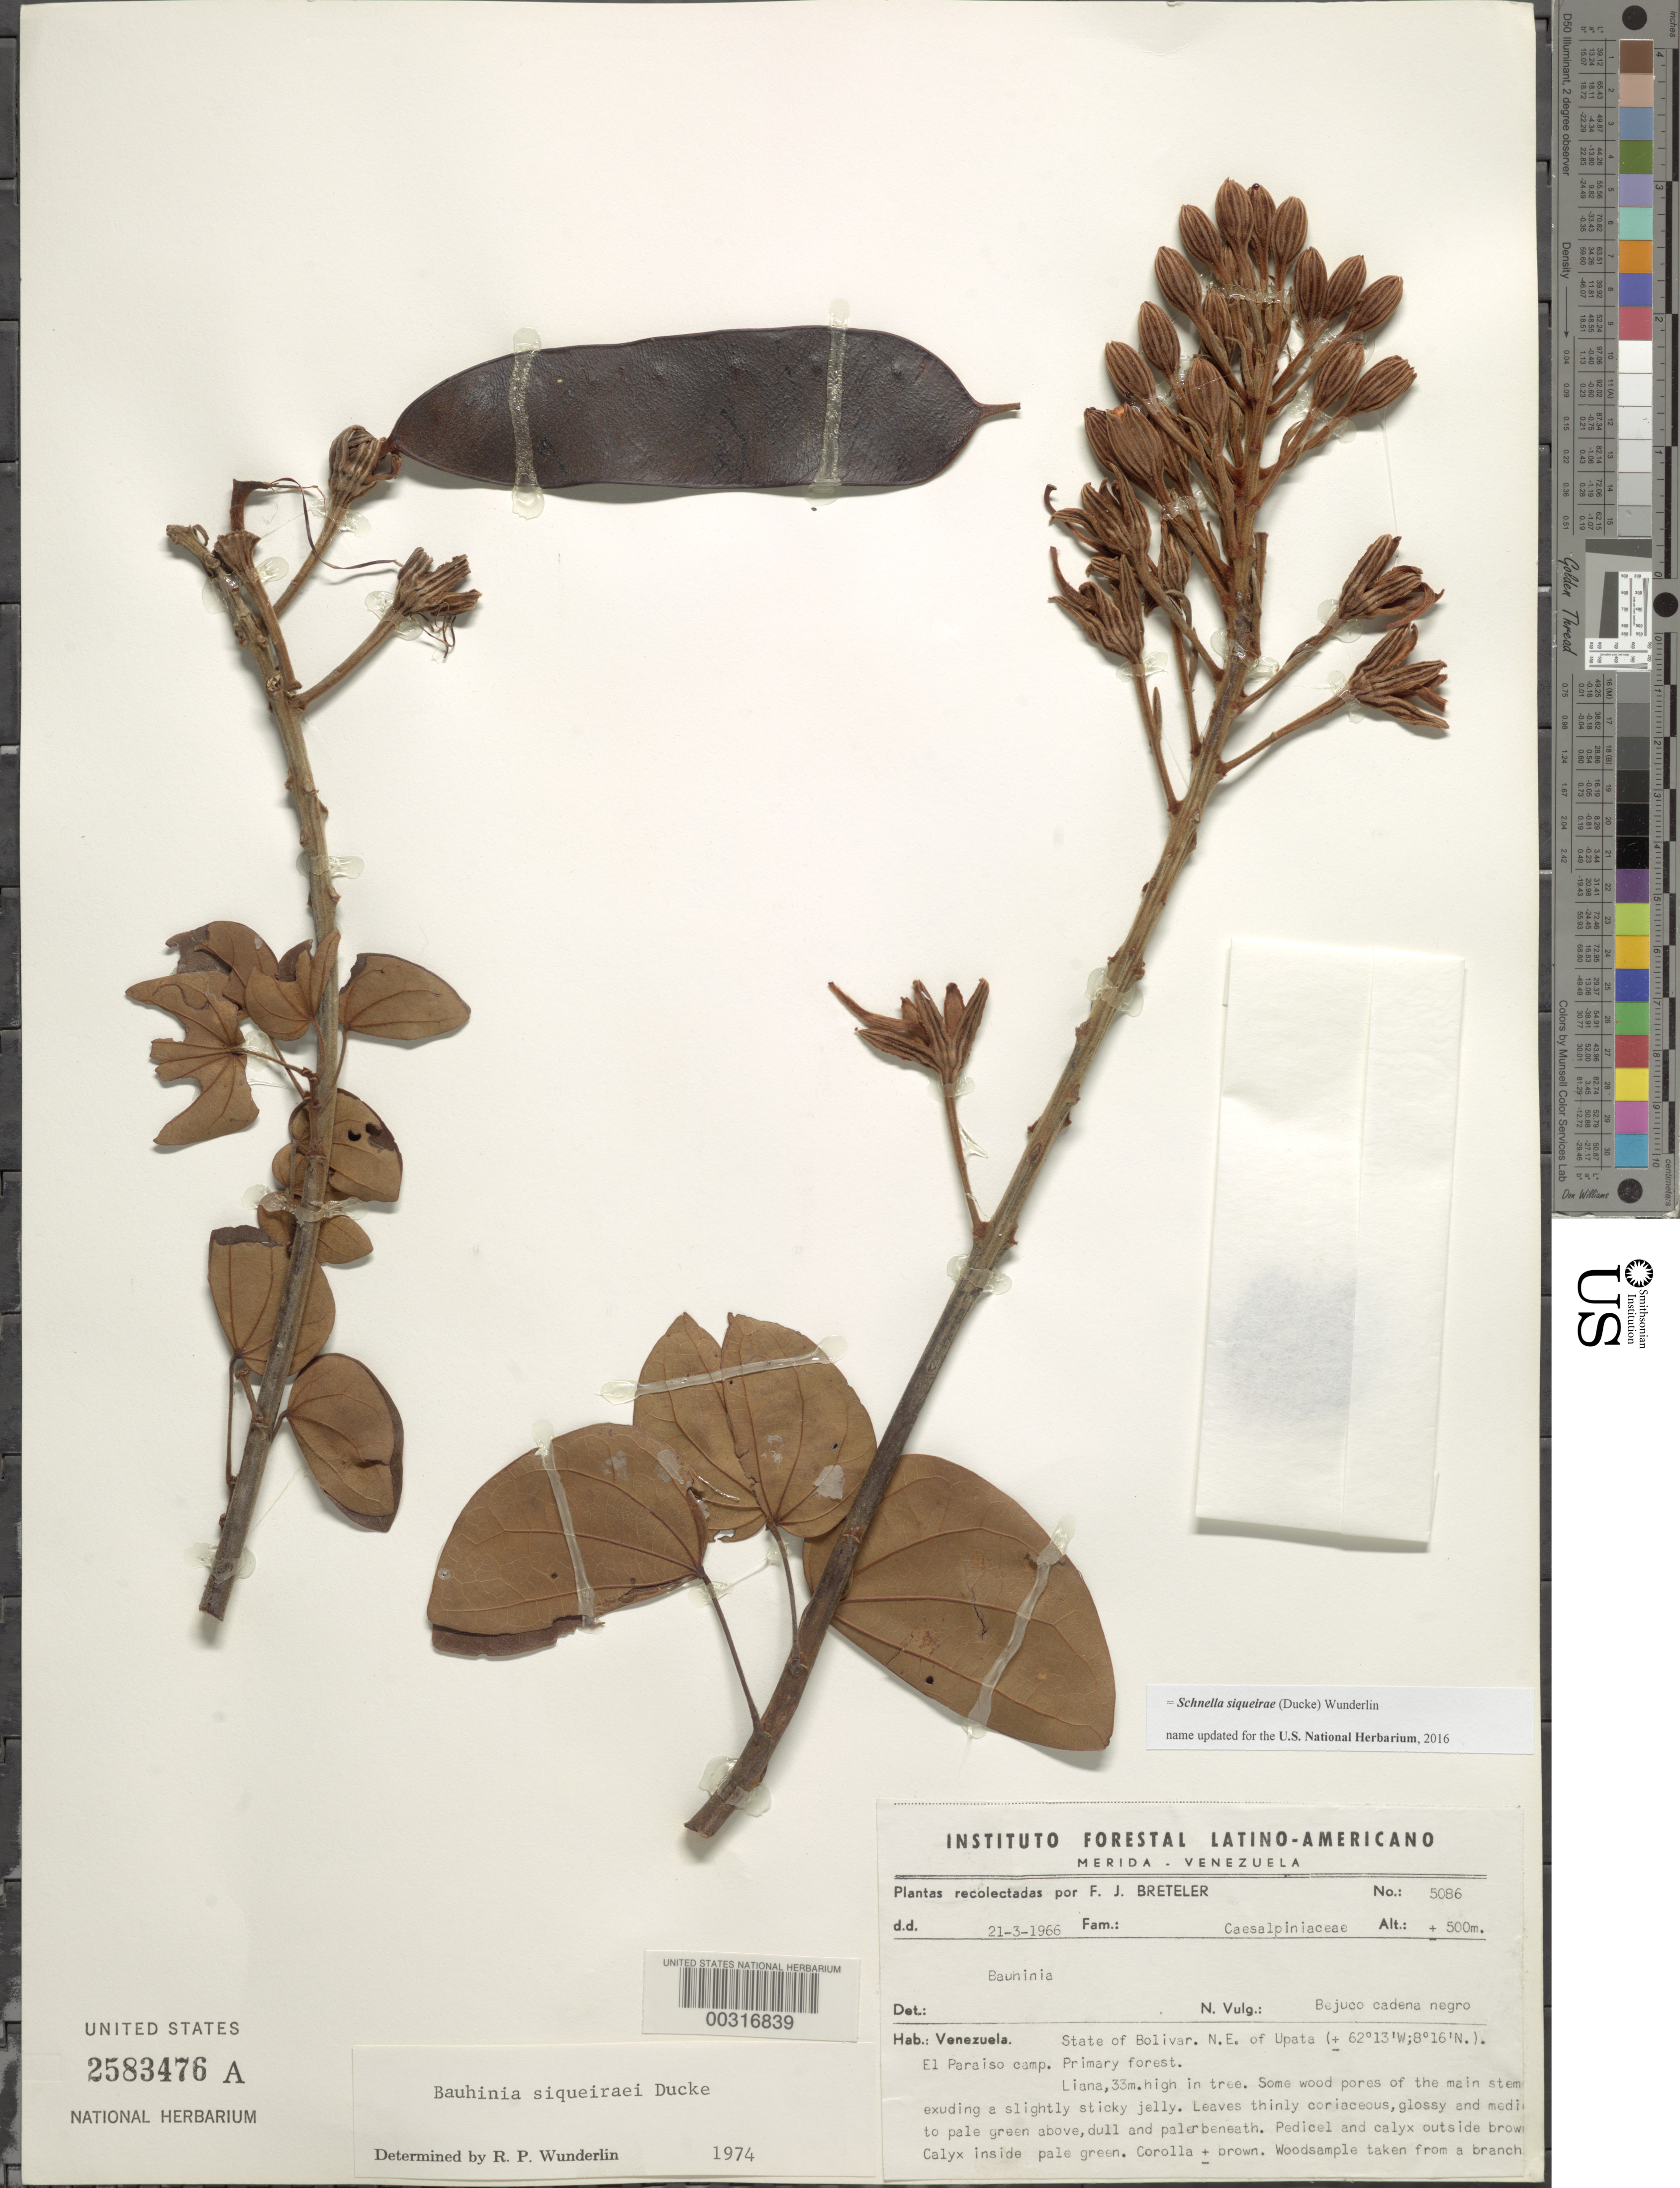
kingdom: Plantae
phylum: Tracheophyta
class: Magnoliopsida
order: Fabales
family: Fabaceae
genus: Schnella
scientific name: Schnella siqueirae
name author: (Ducke) Wunderlin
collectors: F. J. Breteler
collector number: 5086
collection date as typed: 21 Mar 1966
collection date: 1966-03-21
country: Venezuela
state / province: Bolivar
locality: Ne of upata; el paraiso camp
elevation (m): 500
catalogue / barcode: US 2583476A